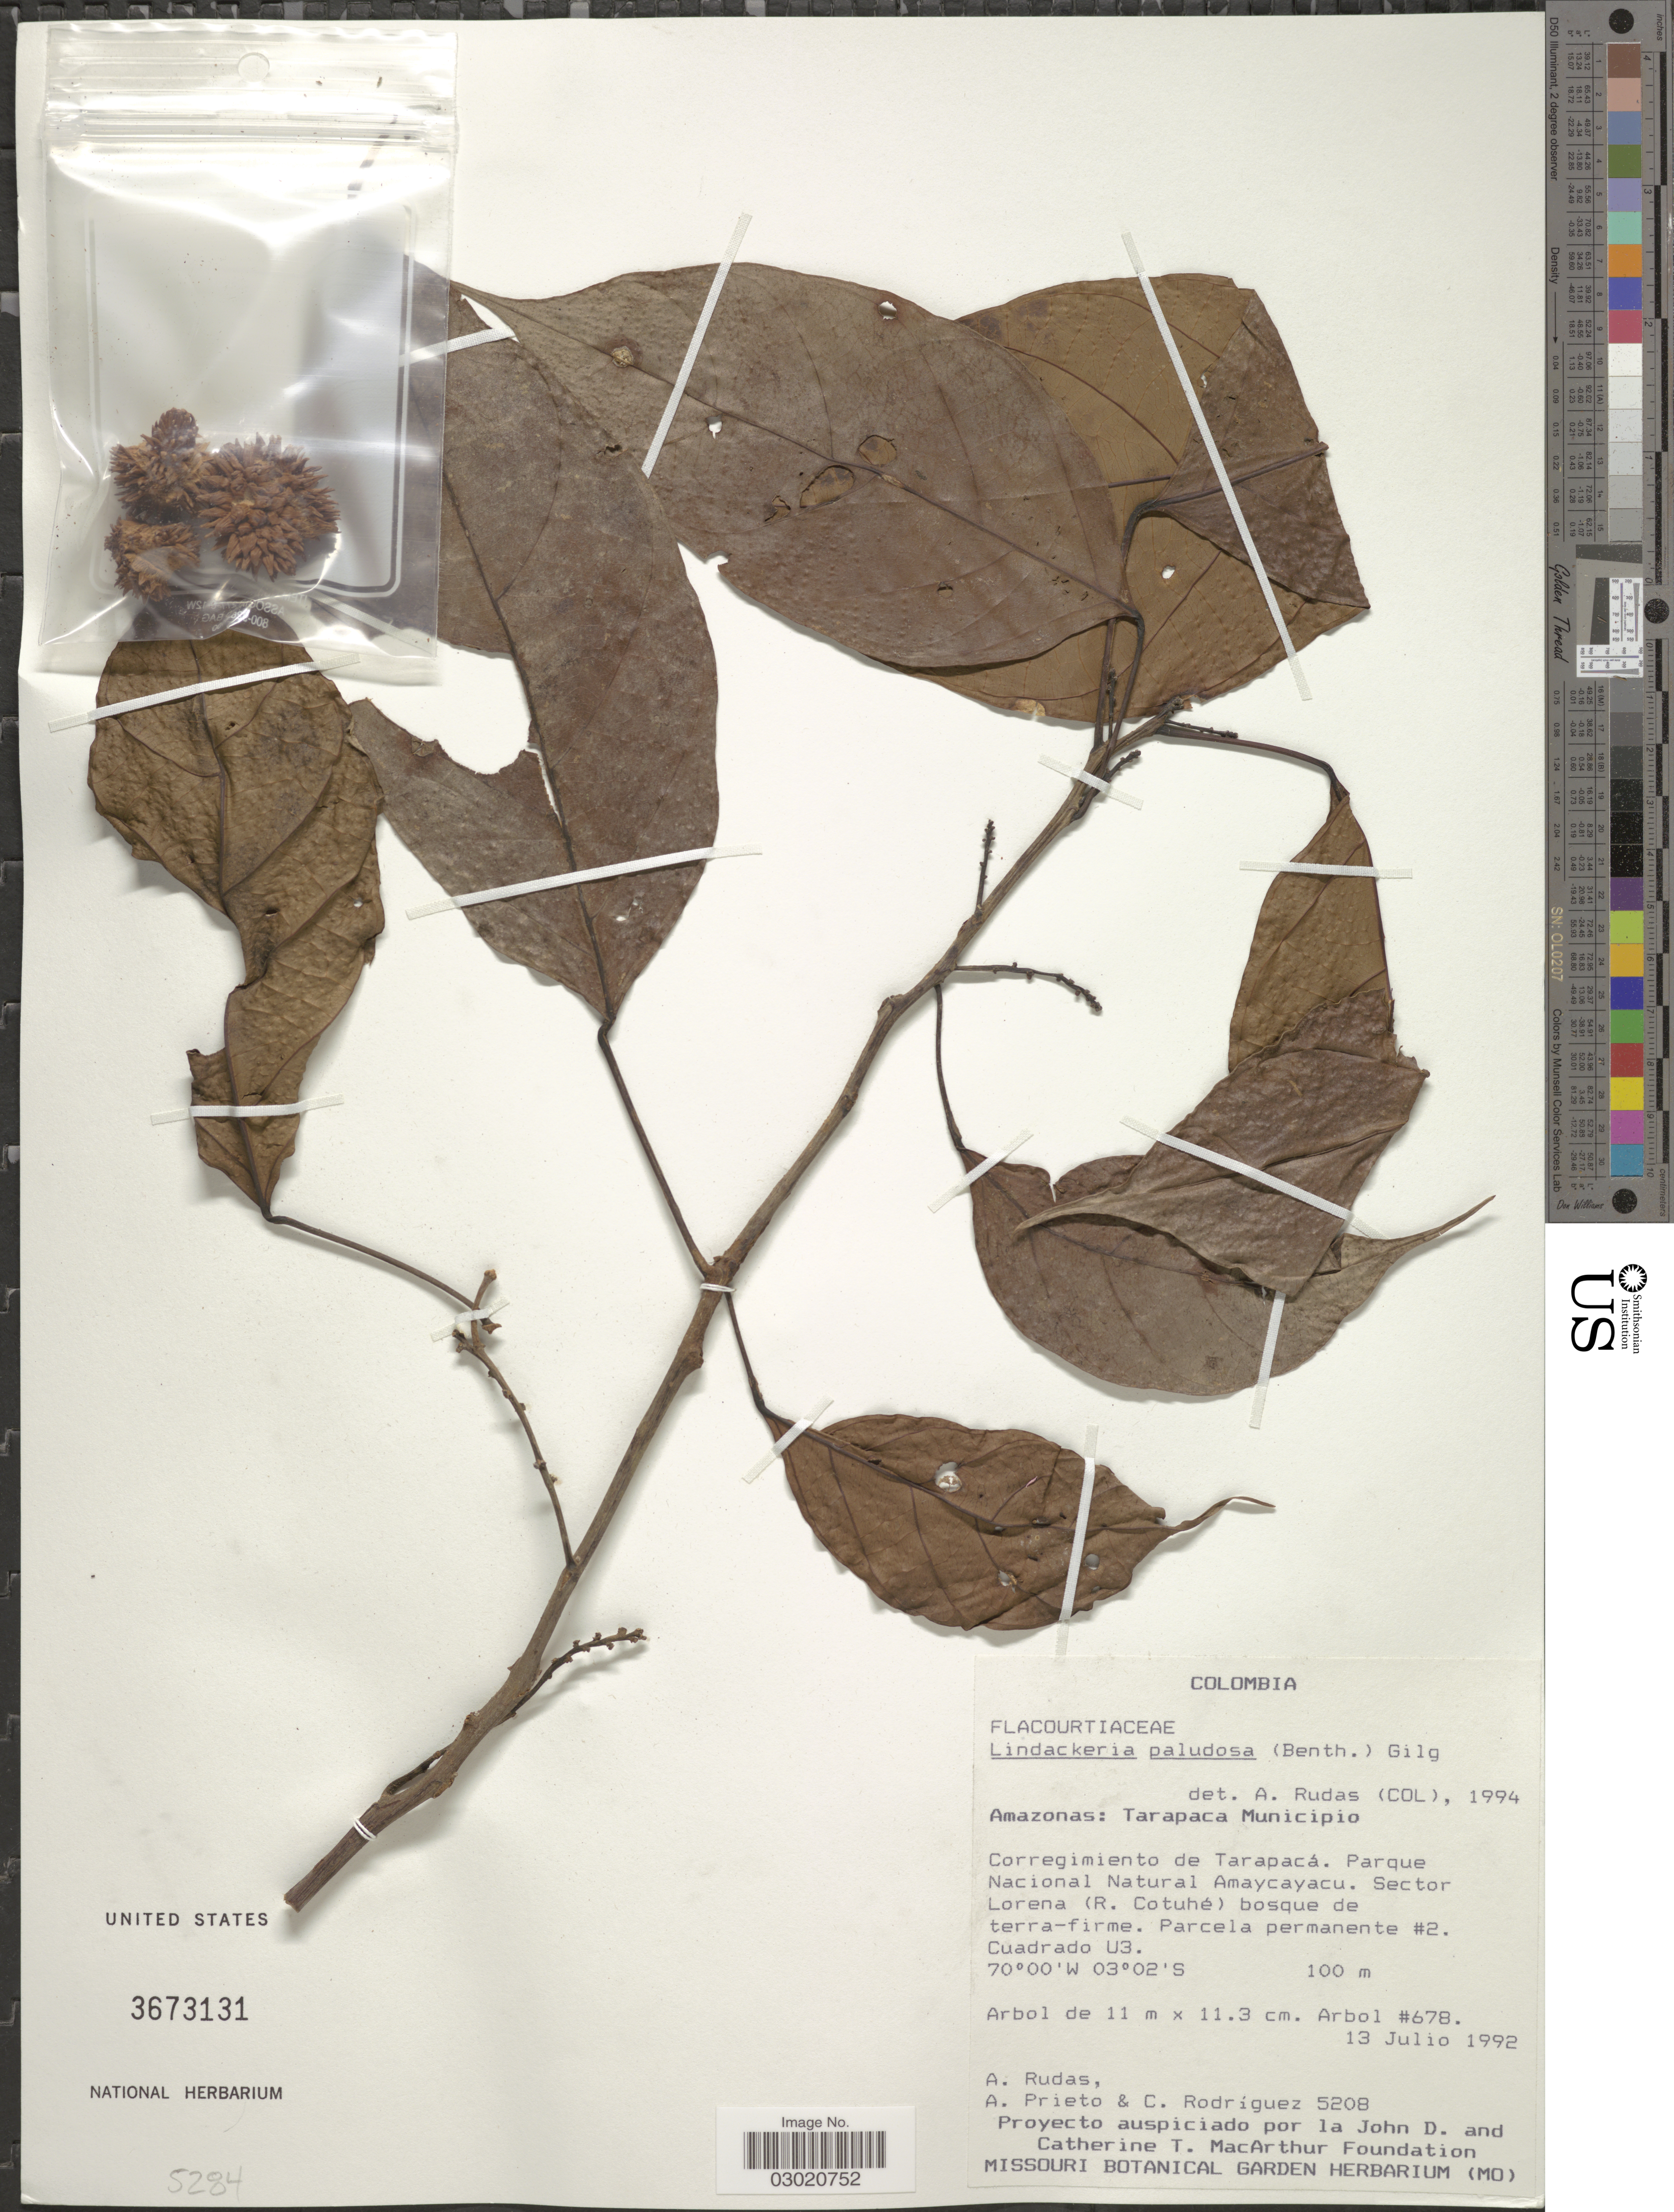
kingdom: Plantae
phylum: Tracheophyta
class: Magnoliopsida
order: Malpighiales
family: Achariaceae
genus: Lindackeria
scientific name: Lindackeria paludosa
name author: (Benth.) Gilg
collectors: A. Rudas, A. Prieto & C. Rodríguez-Flores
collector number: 5208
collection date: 1992-07-13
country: Colombia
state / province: Amazônas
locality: Amazonas: Tarapaca Municipio, Corregimiento de Tarapacá, Parque Nacional Natural Amaycayacu, Sector Lorena (R. Cotuhé) bosque de terra-firme, Parcela permanente #2, Cuadrado U3.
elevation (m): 100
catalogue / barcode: US 3673131